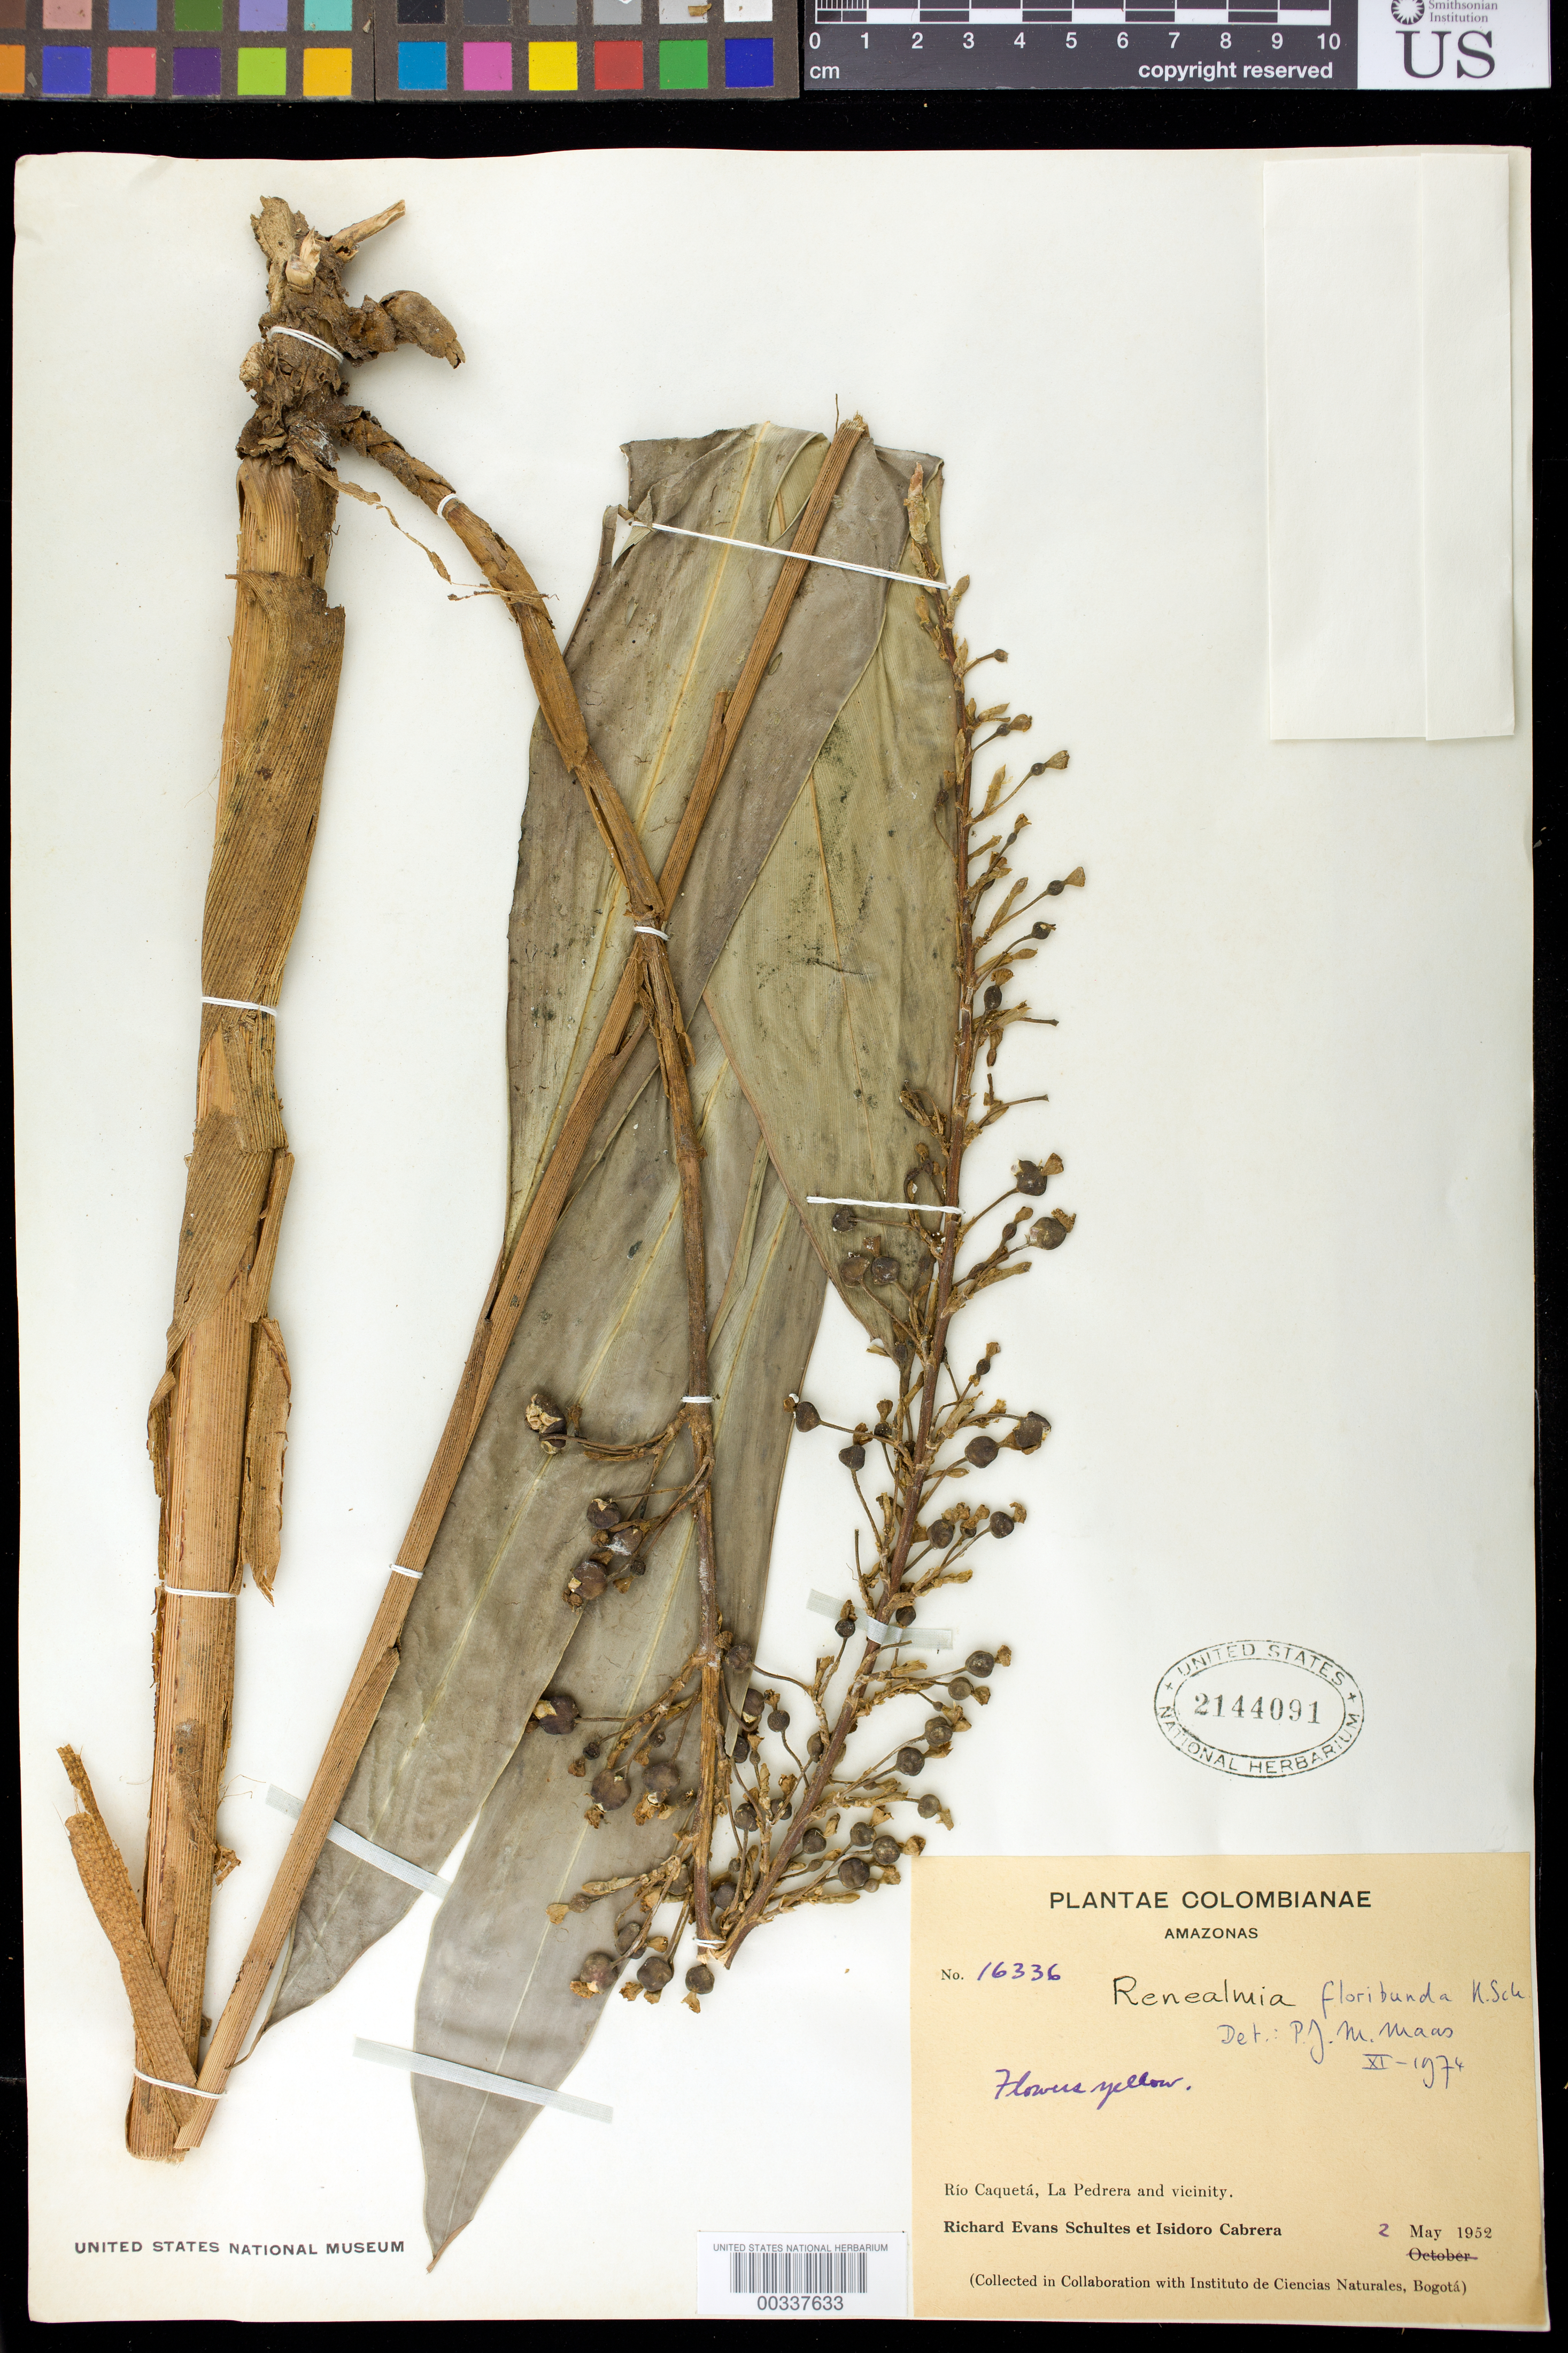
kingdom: Plantae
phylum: Tracheophyta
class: Liliopsida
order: Zingiberales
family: Zingiberaceae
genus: Renealmia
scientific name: Renealmia floribunda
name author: K. Schum.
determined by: Maas, Paul J. M.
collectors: R. E. Schultes & I. Cabrera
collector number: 16336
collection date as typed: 02 May 1952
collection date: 1952-05-02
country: Colombia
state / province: Amazônas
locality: Rio Caquetá, La Pedrera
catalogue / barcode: US 2144091